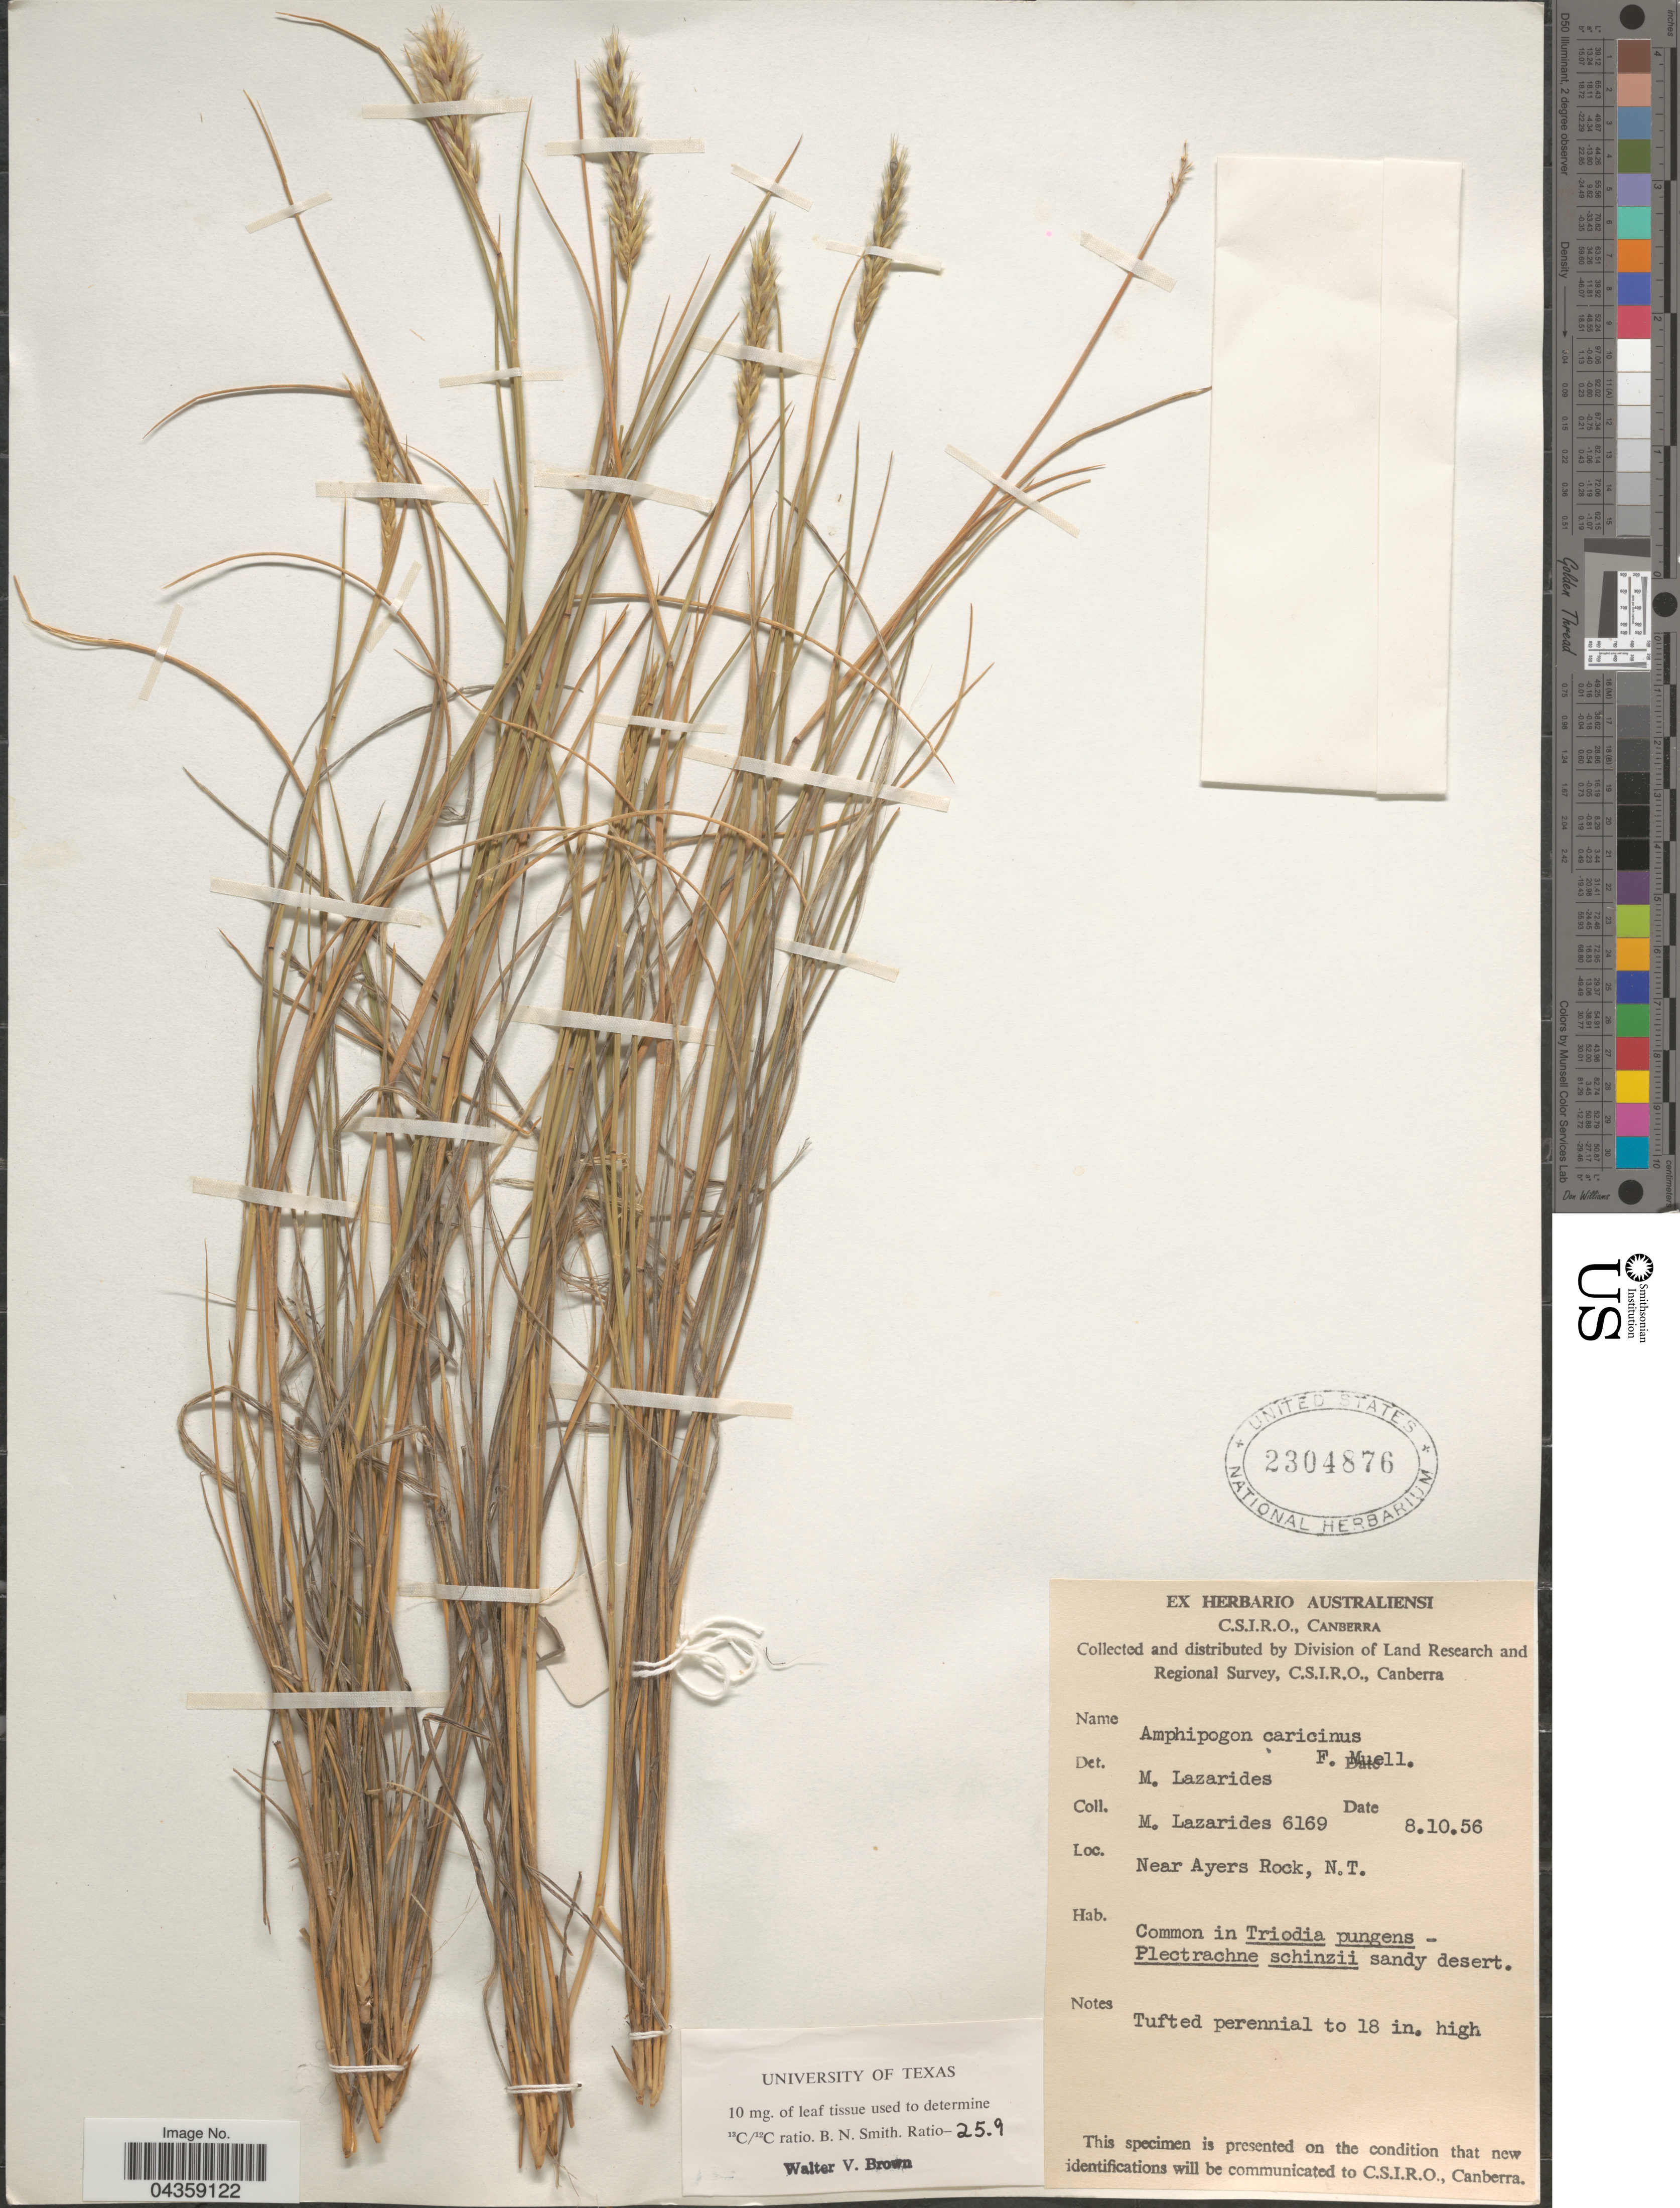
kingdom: Plantae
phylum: Tracheophyta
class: Liliopsida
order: Poales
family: Poaceae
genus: Amphipogon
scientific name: Amphipogon caricinus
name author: F. Muell.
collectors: M. Lazarides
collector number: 6169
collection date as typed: Transcribed d/m/y: 8/10/56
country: Australia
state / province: Northern Territory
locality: Division of Land Research and Regional Survey. Near Ayers Rock, N.T.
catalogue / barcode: US 2304876